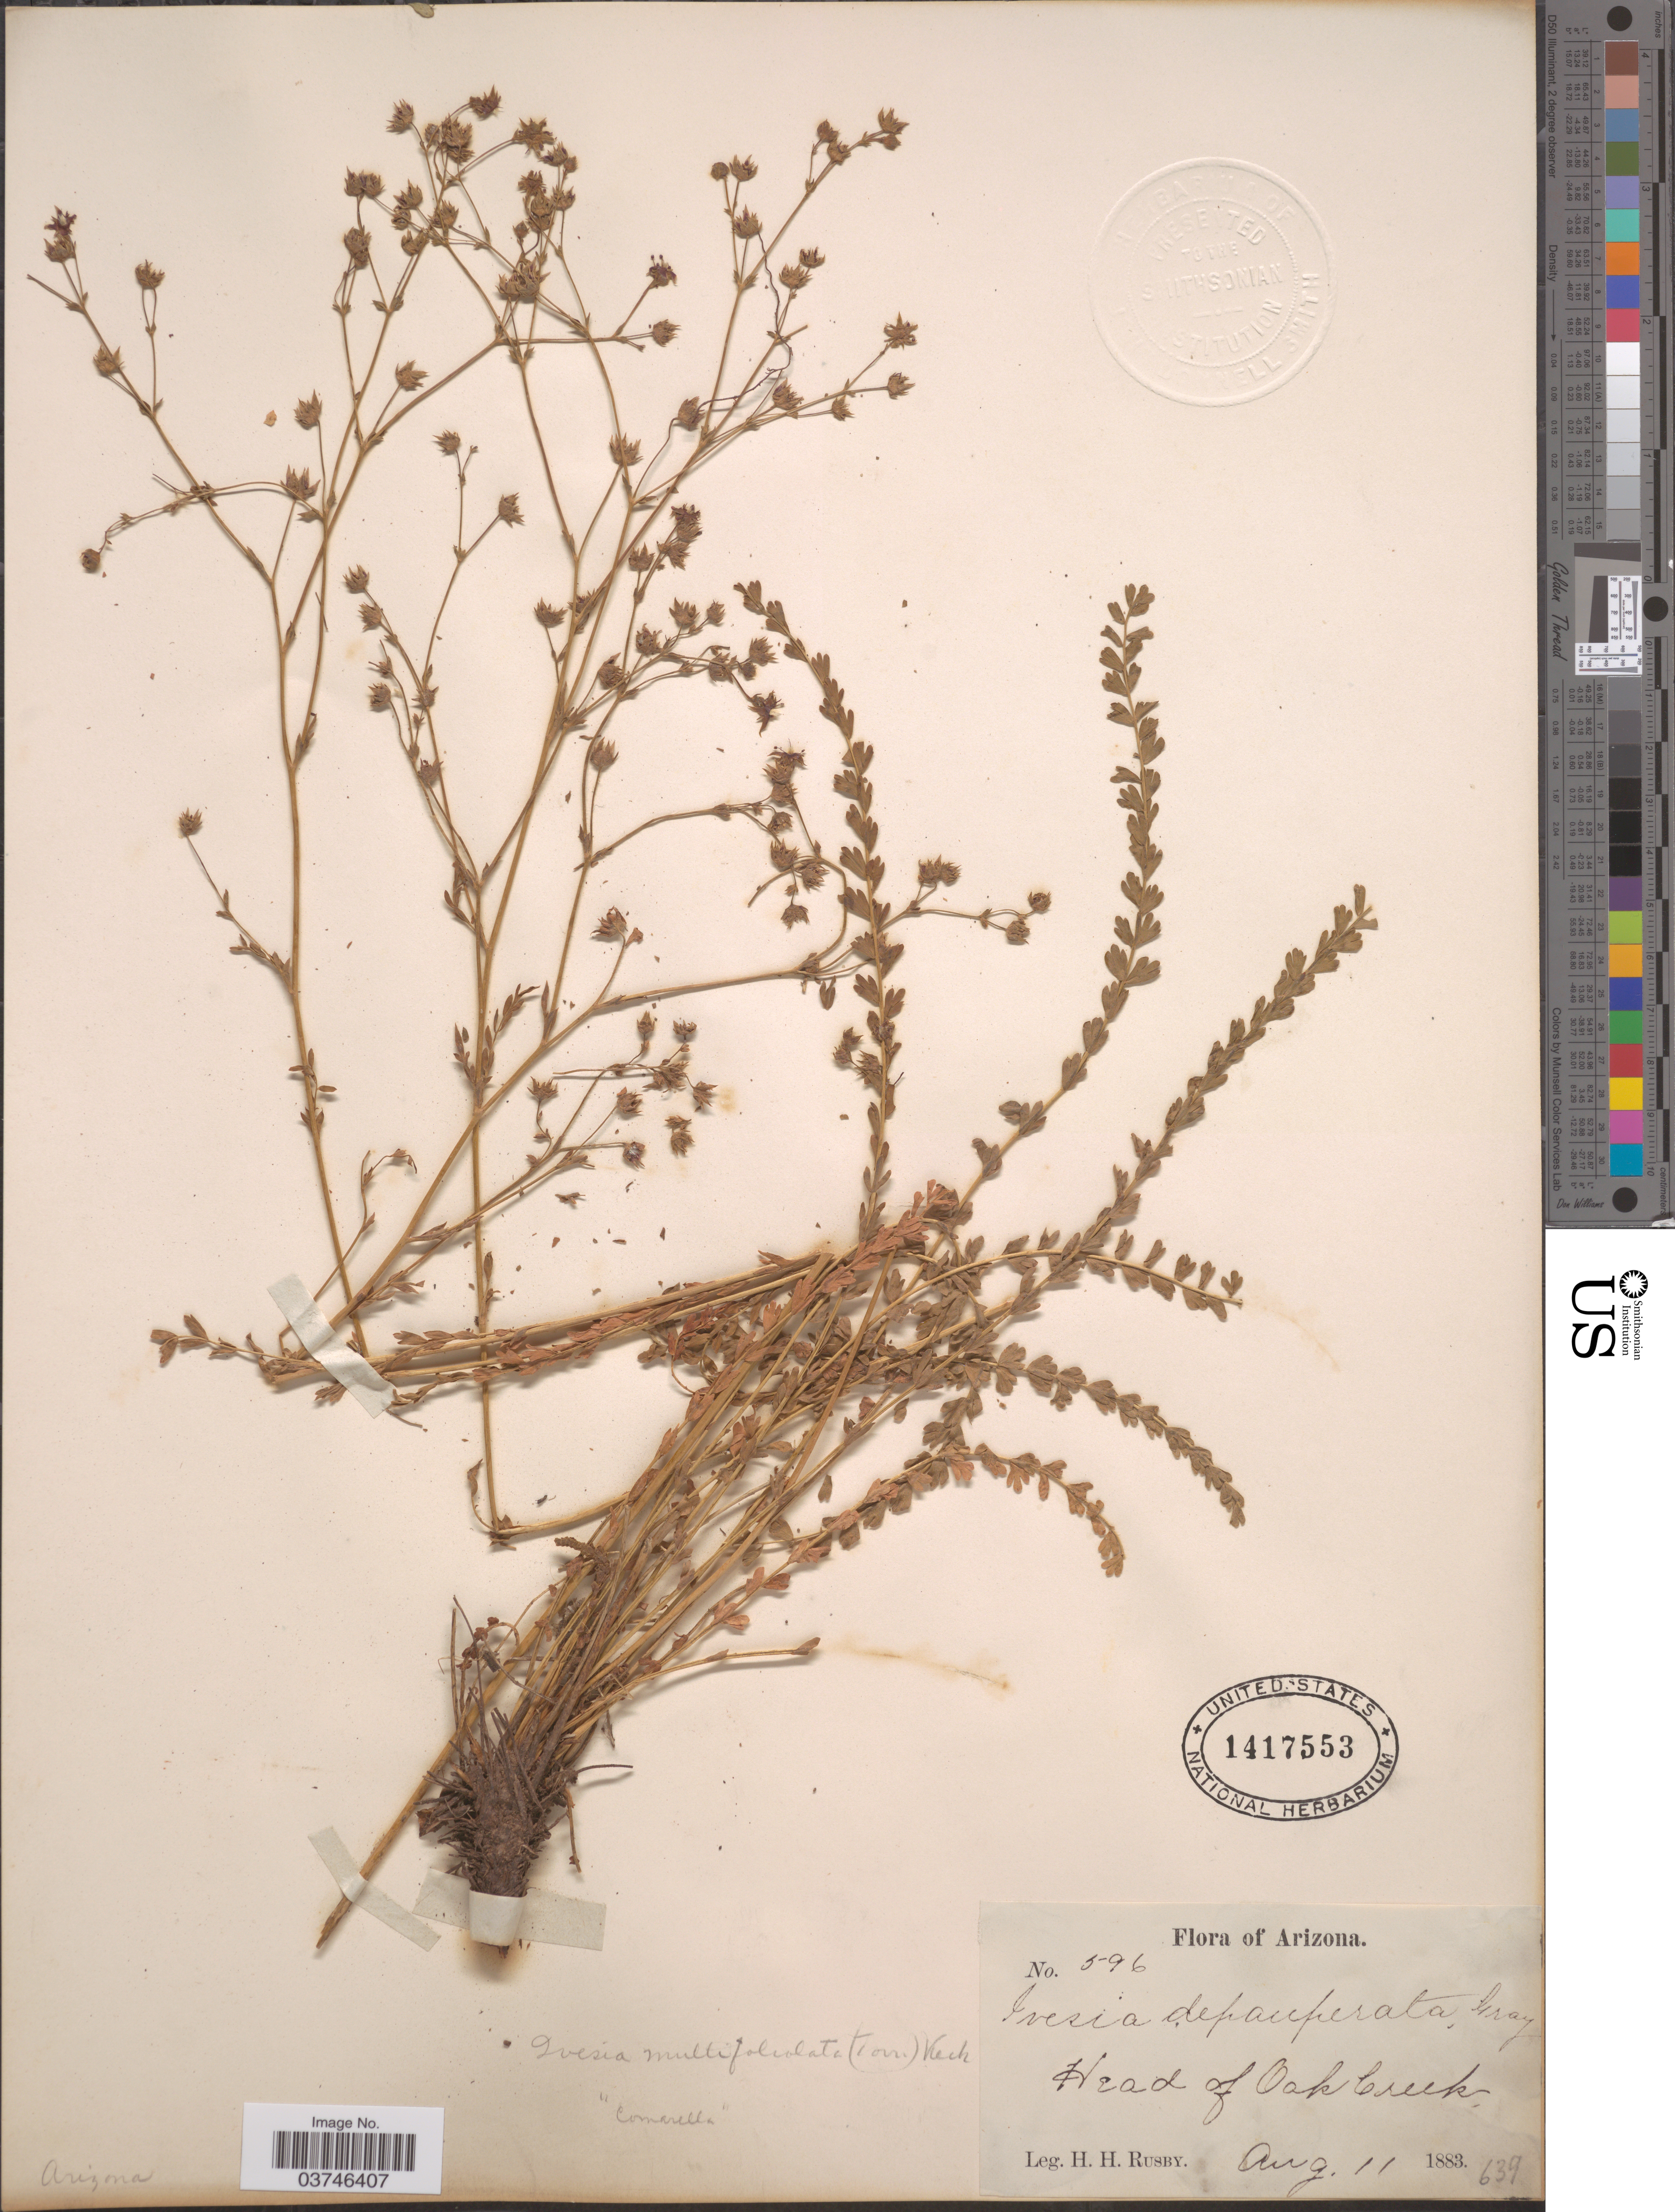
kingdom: Plantae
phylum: Tracheophyta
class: Magnoliopsida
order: Rosales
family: Rosaceae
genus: Potentilla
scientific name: Potentilla multifoliolata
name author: (Torr.) Kearney & Peebles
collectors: H. H. Rusby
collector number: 596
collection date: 1883-08-11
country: United States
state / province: Arizona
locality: Head of Oak creek.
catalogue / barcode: US 1417553